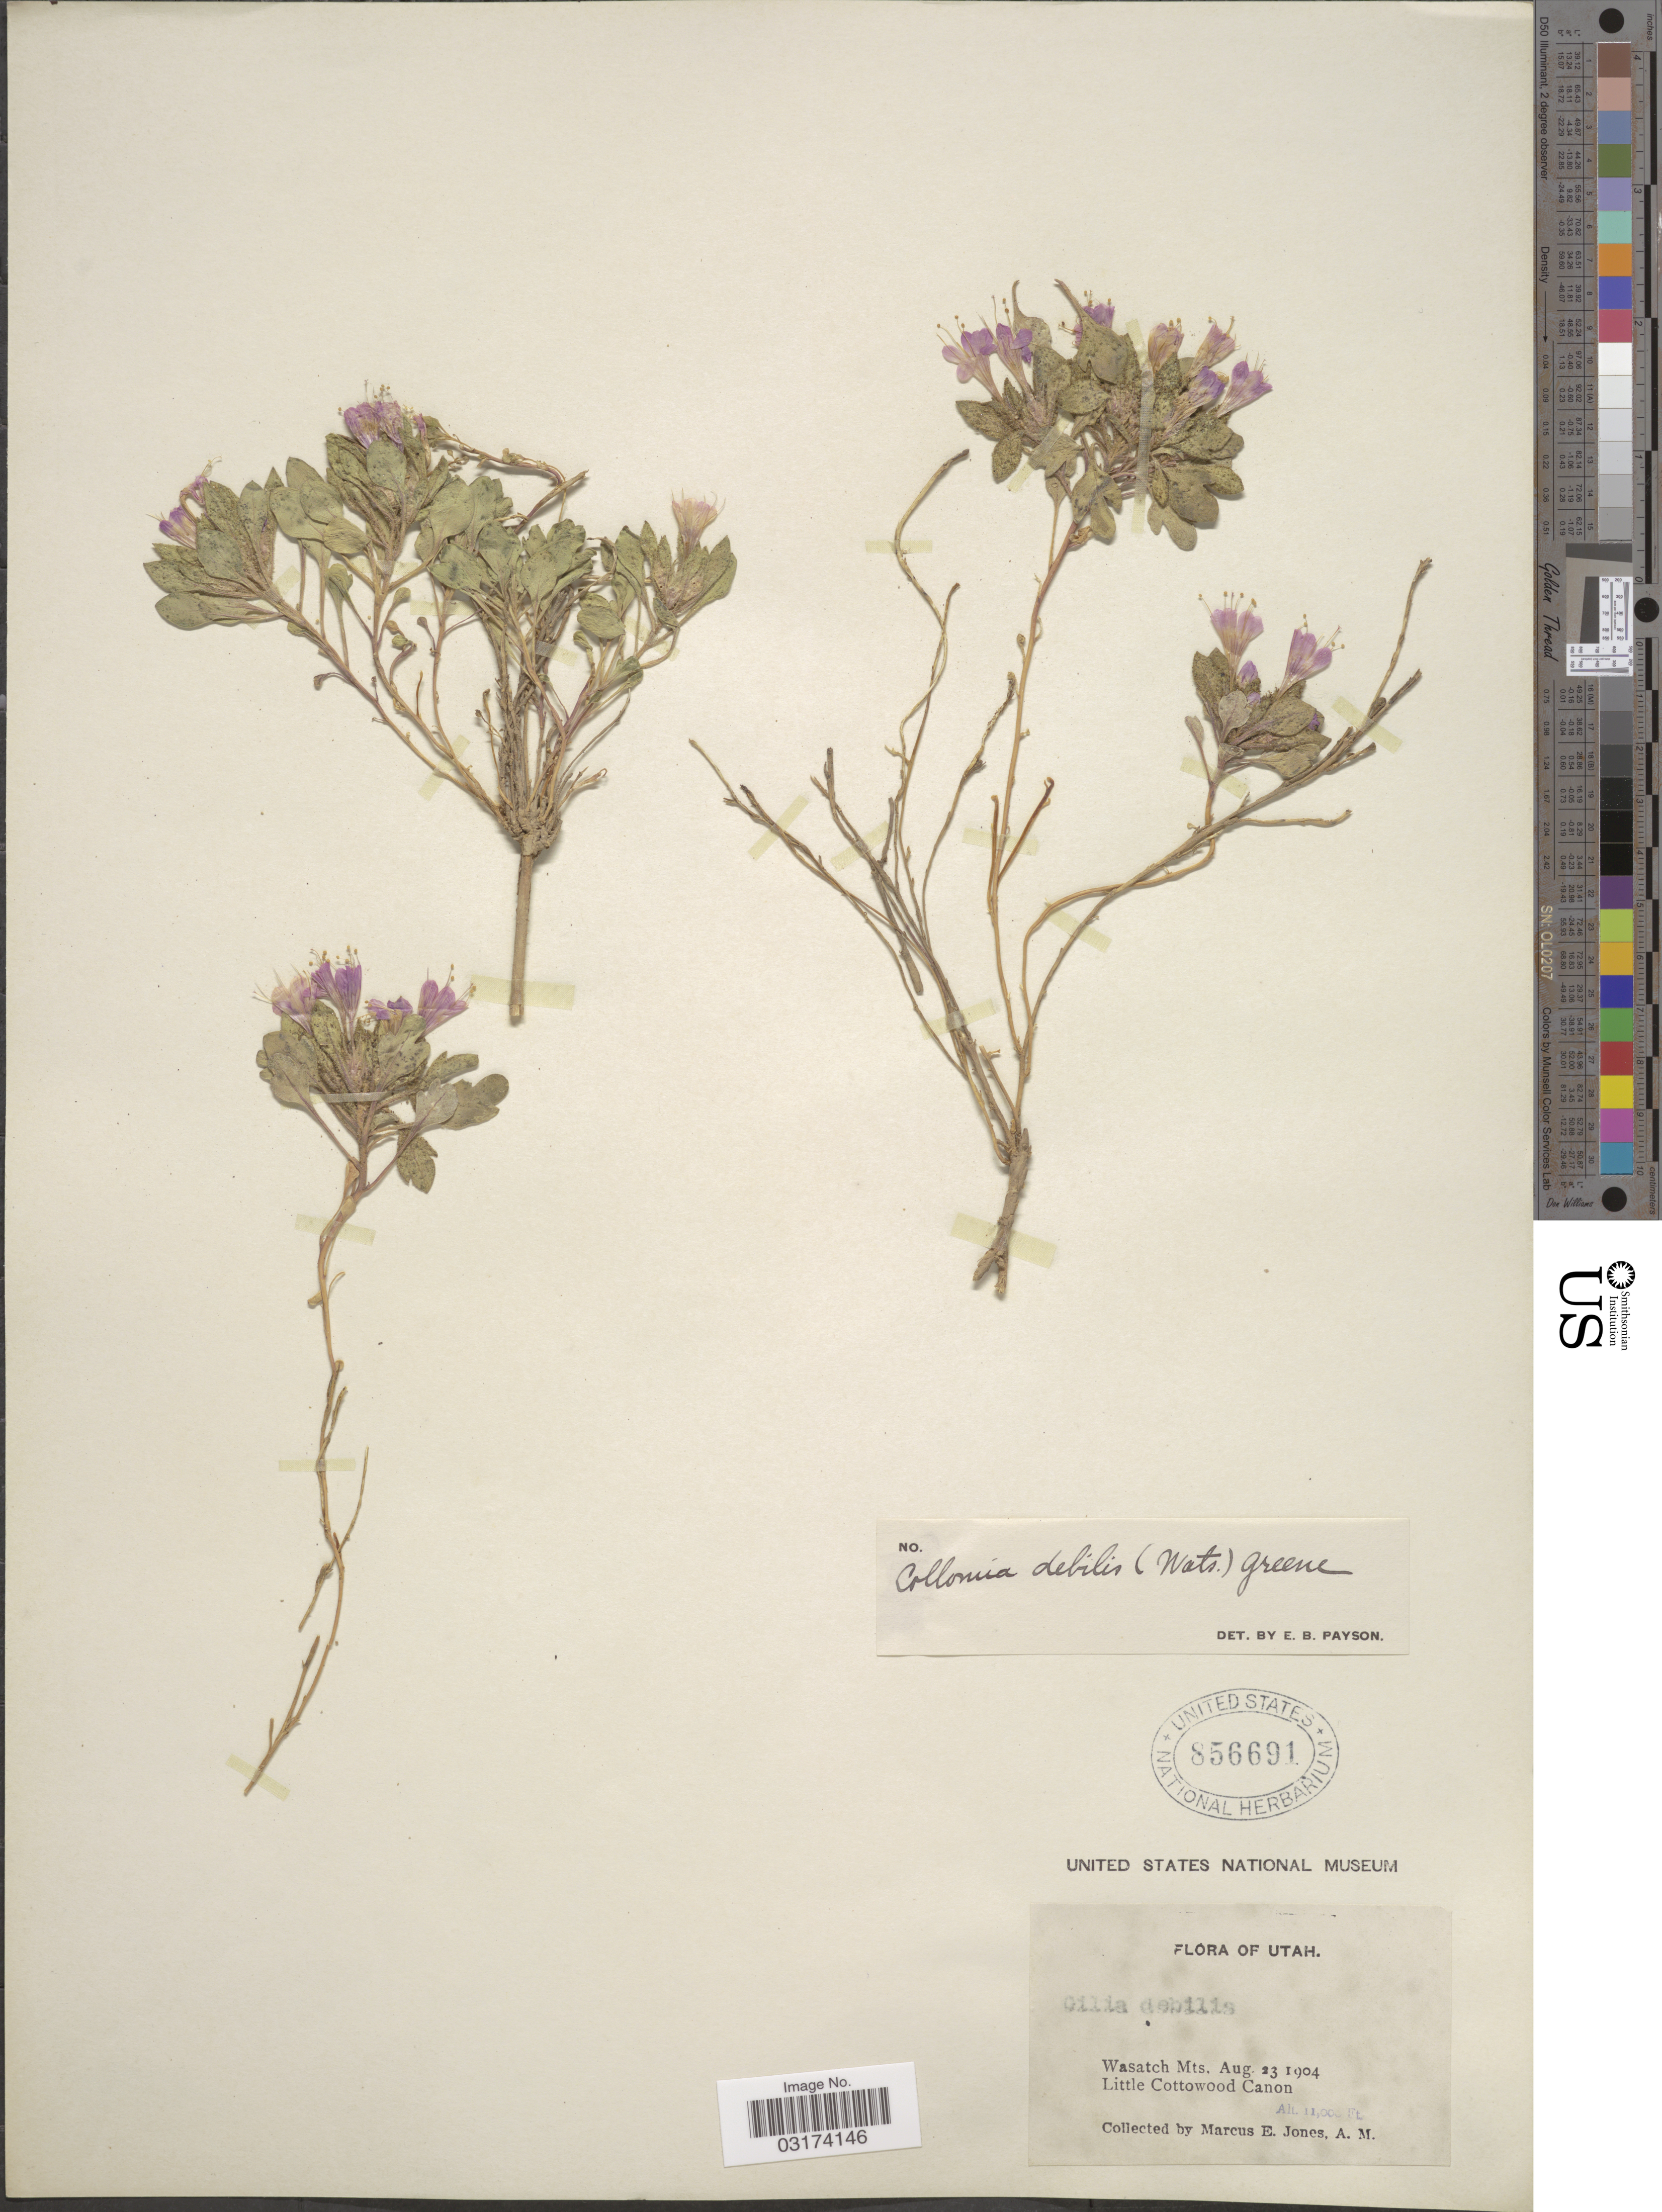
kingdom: Plantae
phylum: Tracheophyta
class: Magnoliopsida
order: Ericales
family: Polemoniaceae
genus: Collomia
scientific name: Collomia debilis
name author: (S. Watson) Greene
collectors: M. E. Jones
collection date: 1904-08-23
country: United States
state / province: Utah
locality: Wasatch Mts. Little Cottowood Canon.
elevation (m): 3353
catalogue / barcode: US 856691